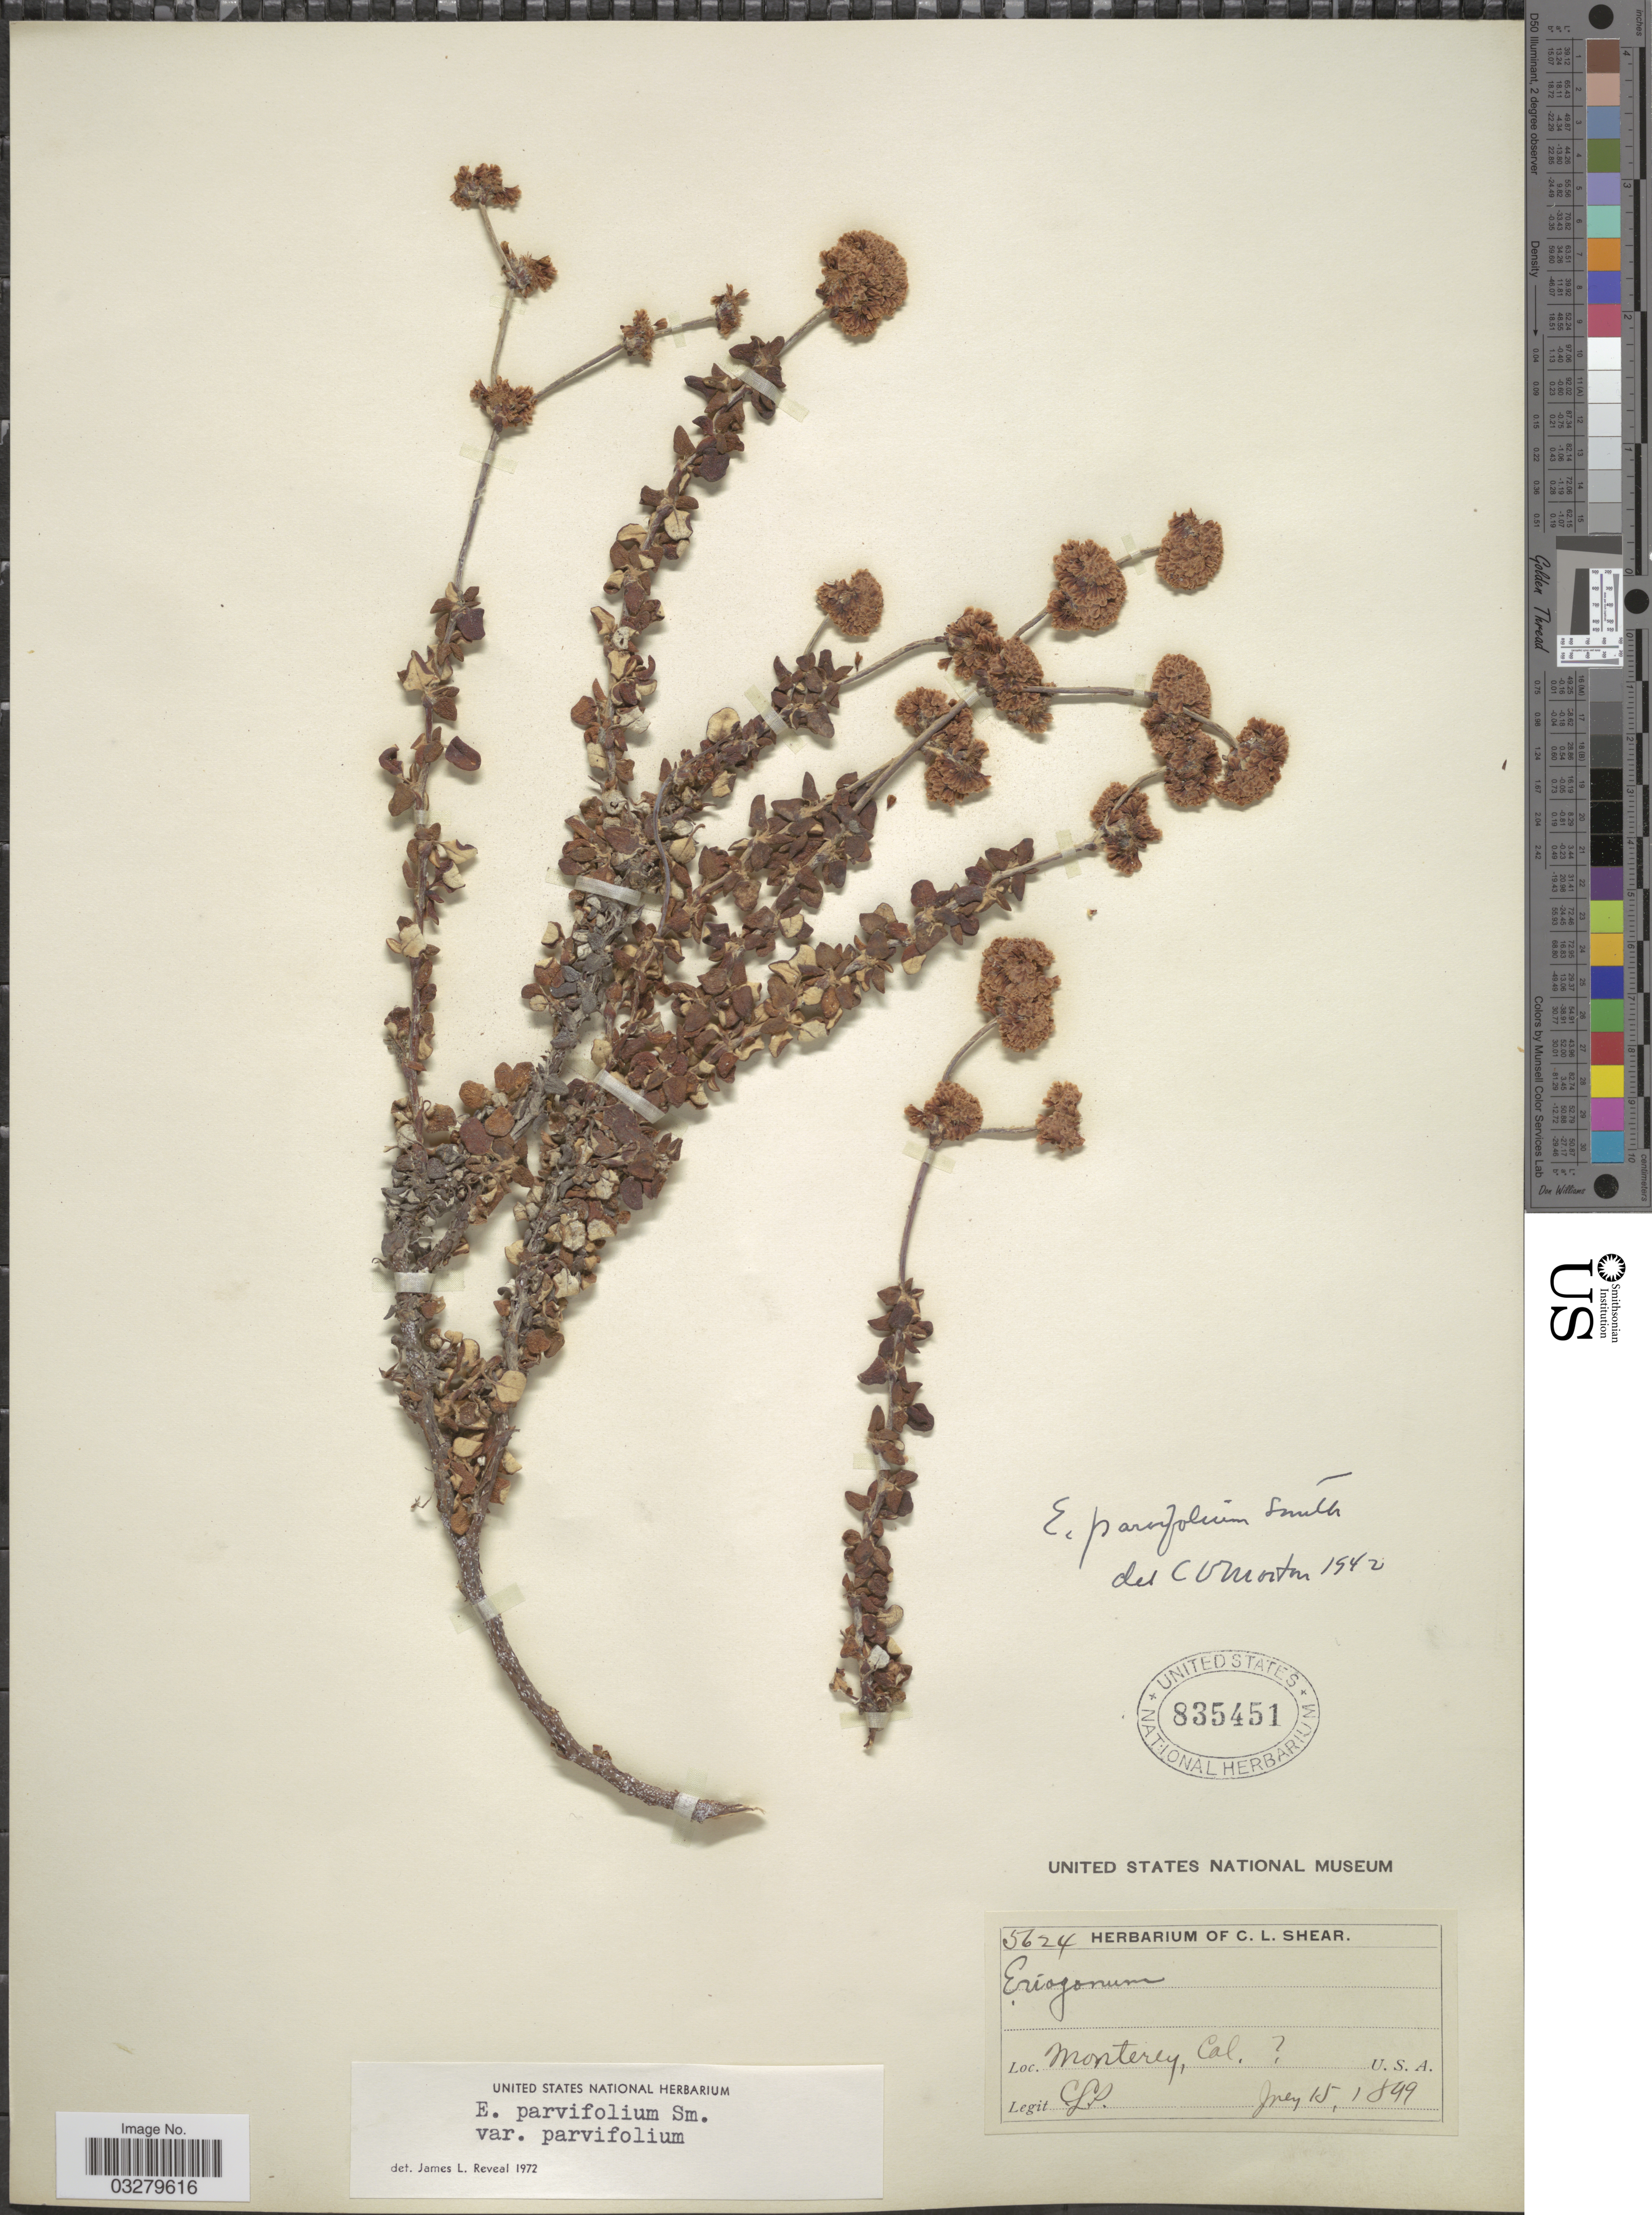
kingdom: Plantae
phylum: Tracheophyta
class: Magnoliopsida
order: Caryophyllales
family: Polygonaceae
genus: Eriogonum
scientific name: Eriogonum parviflorum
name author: Nutt.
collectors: C. L. Shear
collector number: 5624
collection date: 1899-07-15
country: United States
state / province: California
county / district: Monterey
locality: Monterey.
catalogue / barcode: US 835451